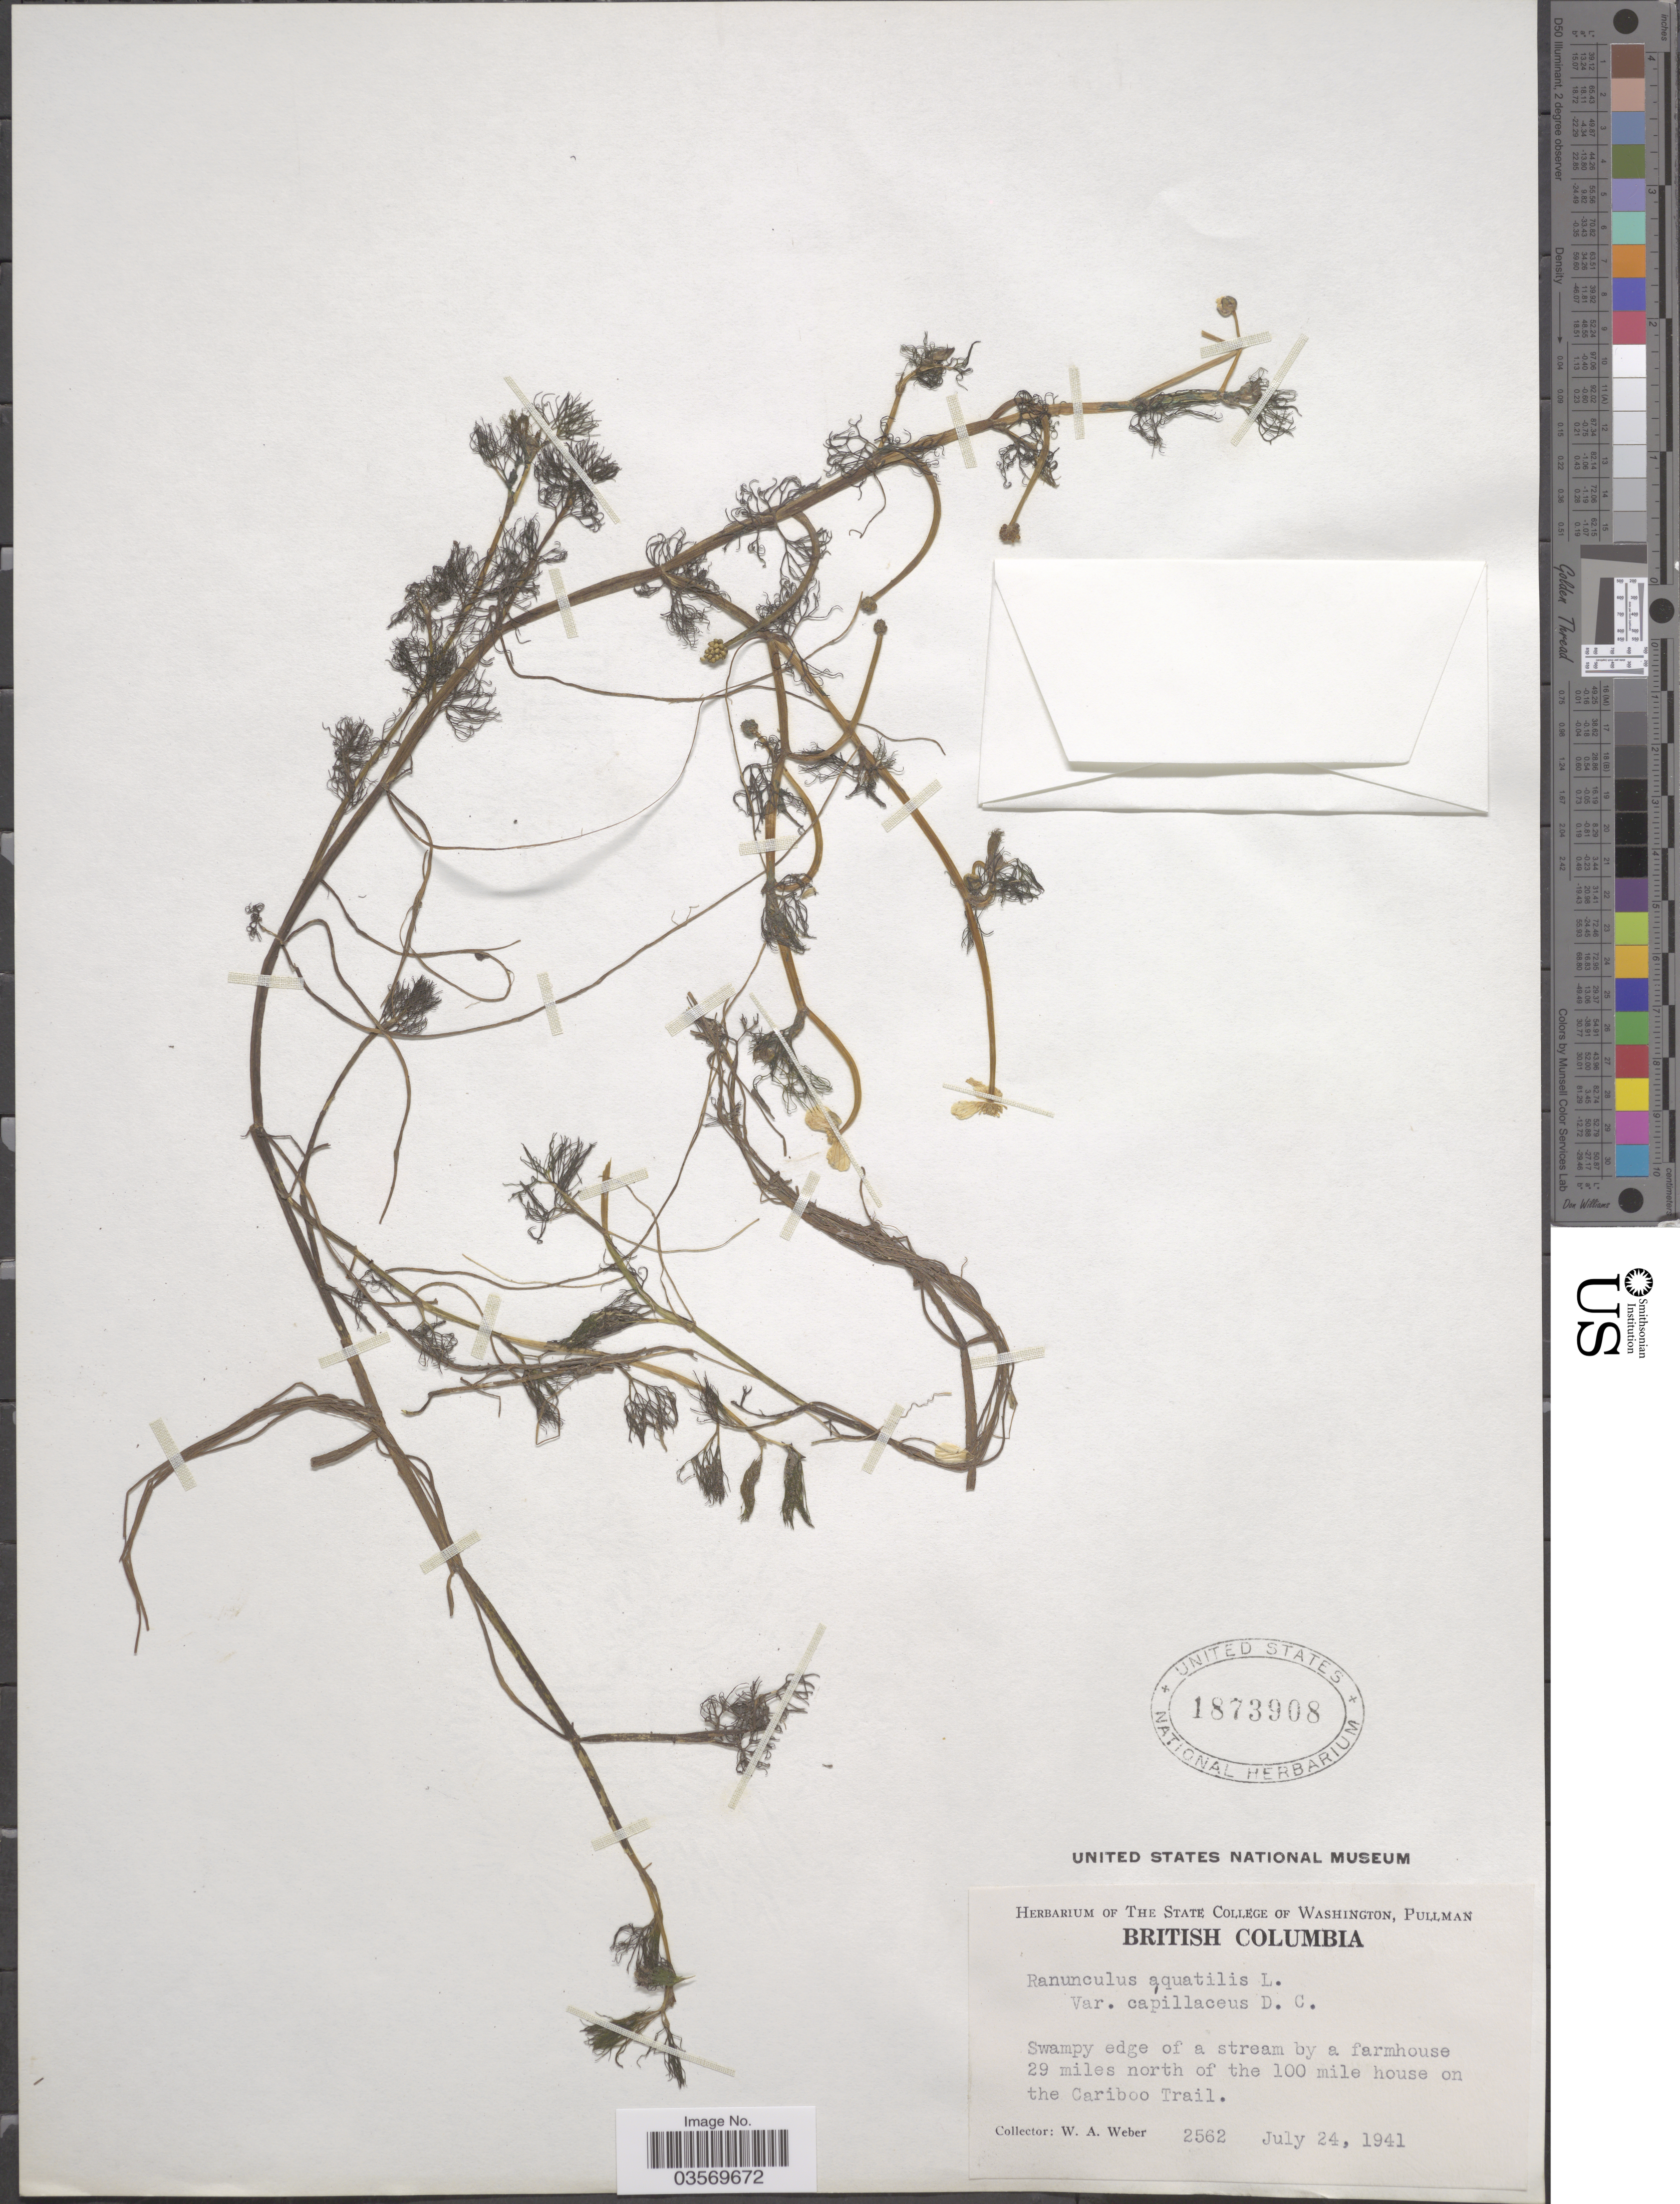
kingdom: Plantae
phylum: Tracheophyta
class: Magnoliopsida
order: Ranunculales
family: Ranunculaceae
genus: Ranunculus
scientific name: Ranunculus subrigidus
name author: W.B. Drew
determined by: Strong, Mark T., (BOT), Smithsonian Institution - National Museum of Natural History (UNITED STATES)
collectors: W. A. Weber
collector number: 2562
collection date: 1941-07-24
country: Canada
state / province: British Columbia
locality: Swampy edge of a stream by a farmhouse 29 miles north of the 100 mile house on the Cariboo Trail.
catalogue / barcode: US 1873908